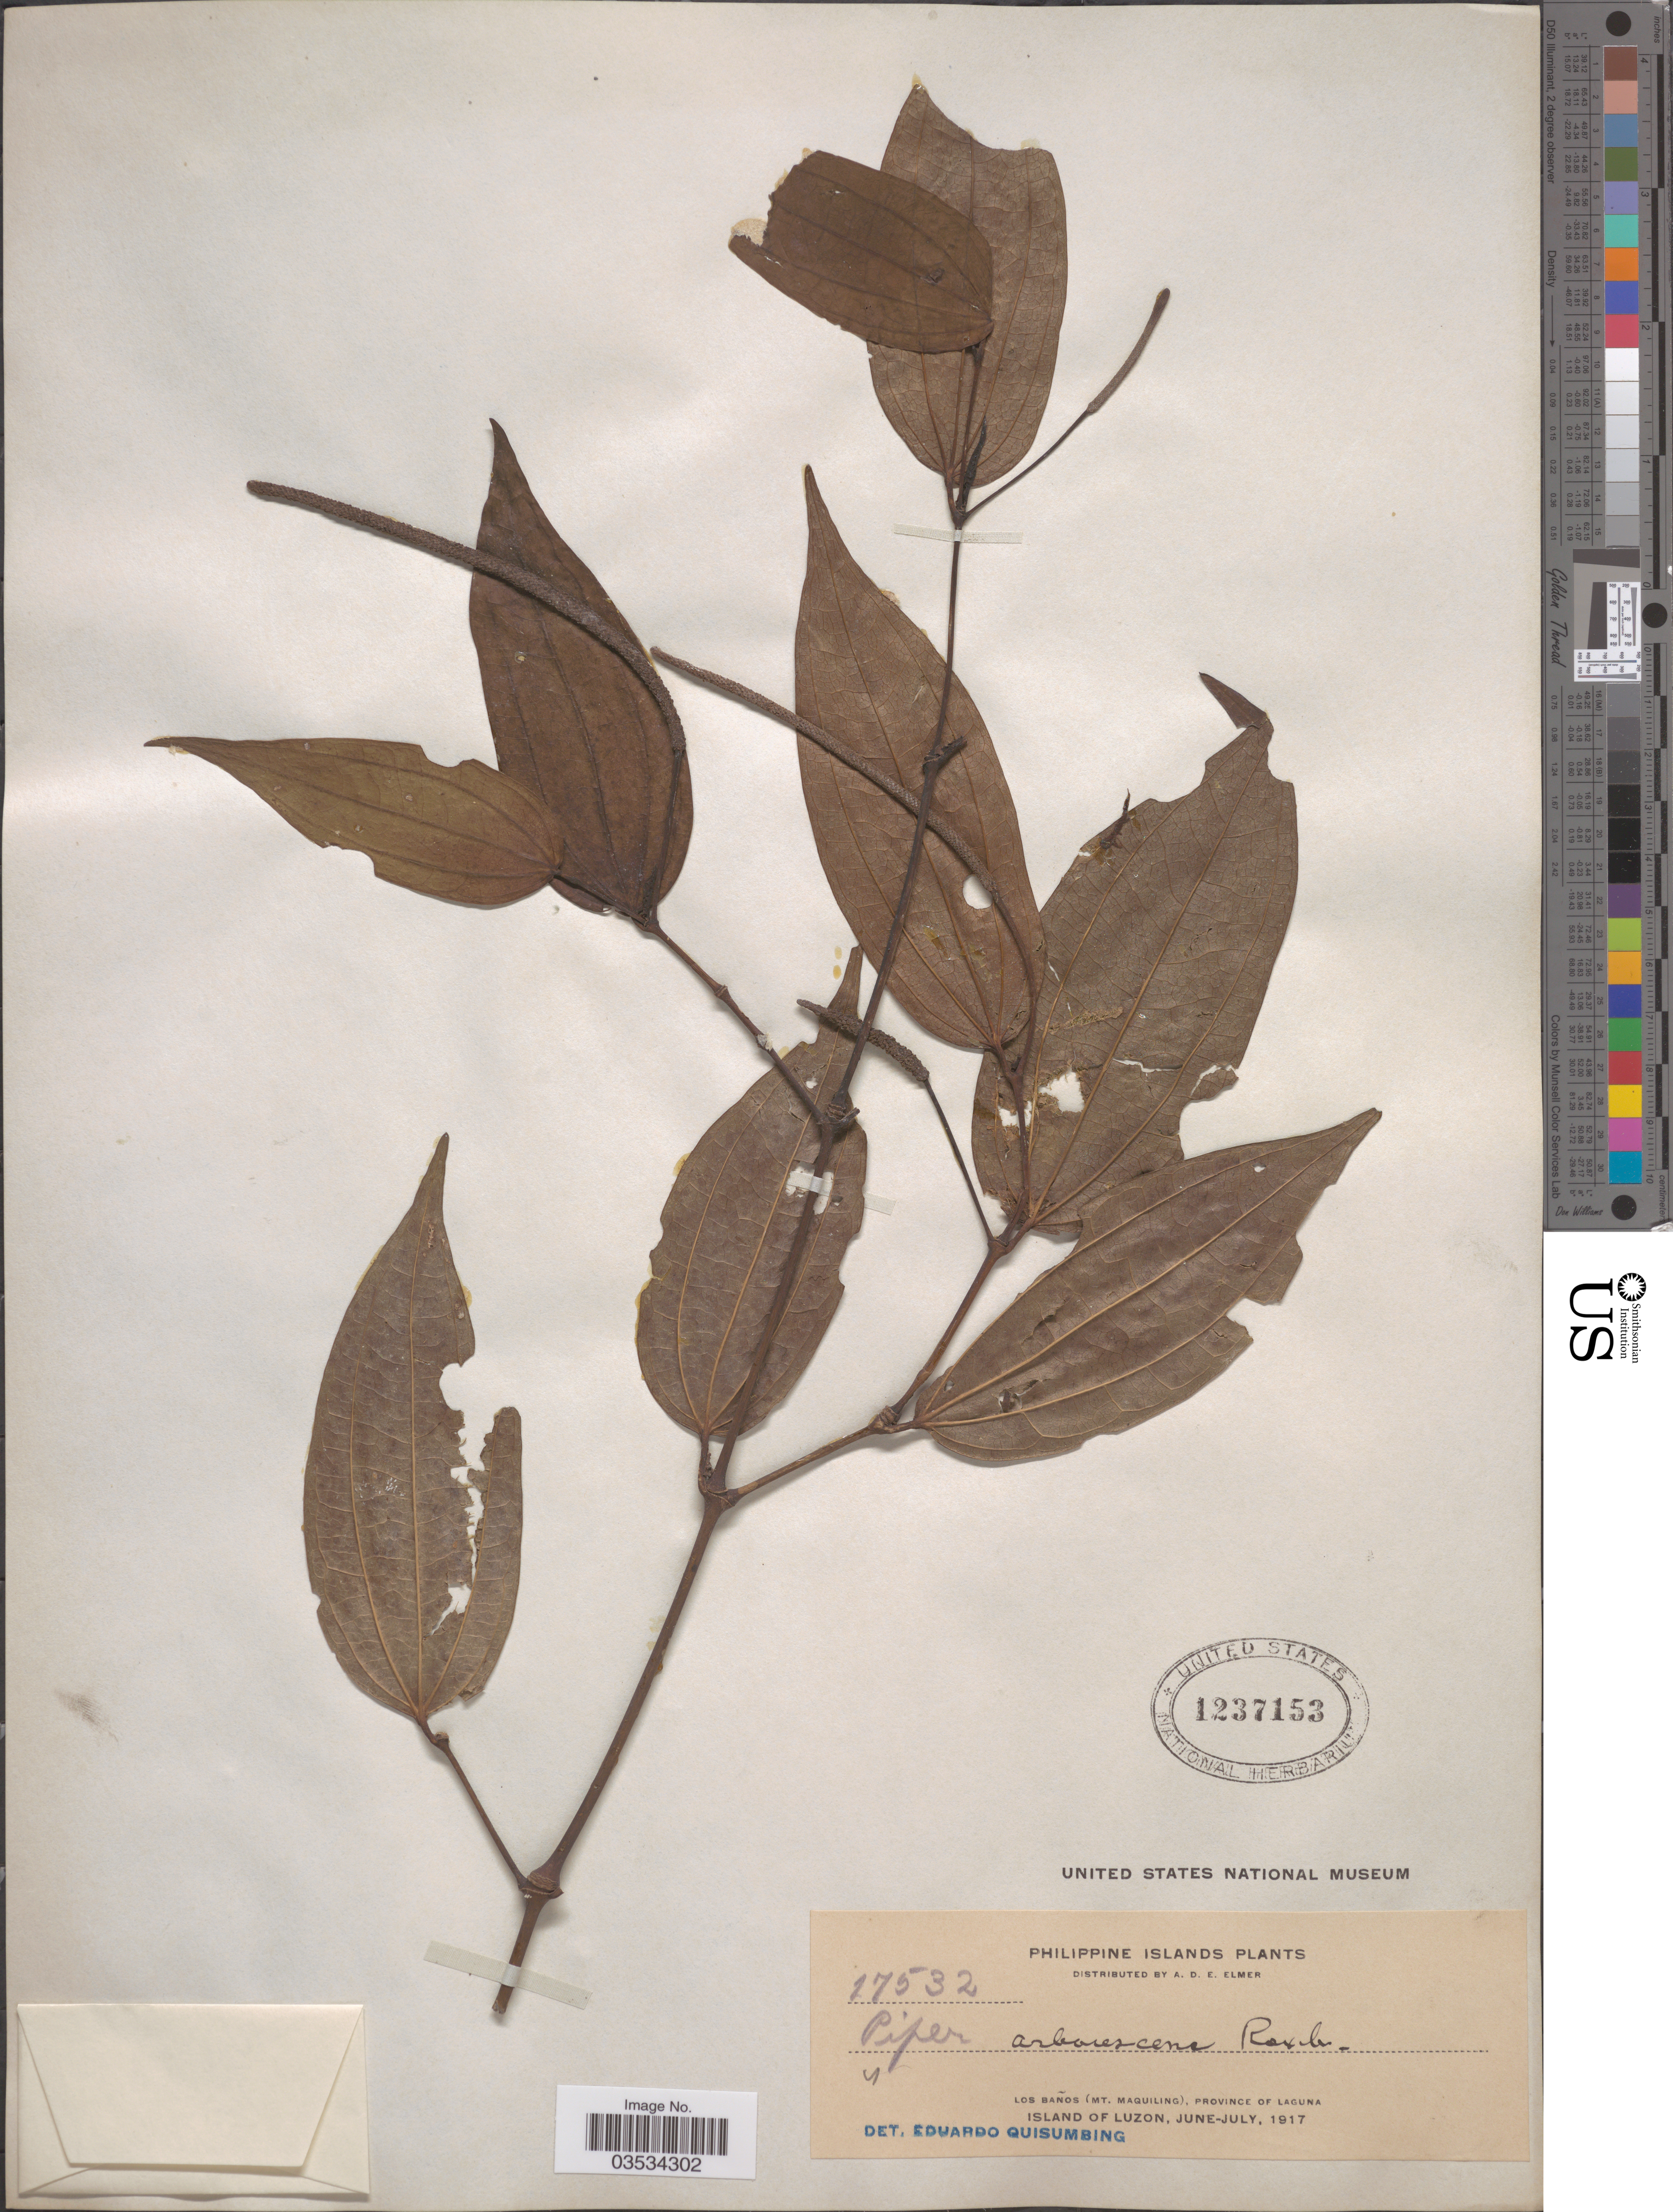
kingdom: Plantae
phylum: Tracheophyta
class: Magnoliopsida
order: Piperales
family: Piperaceae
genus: Piper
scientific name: Piper arborescens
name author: Roxb.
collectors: A. D. E. Elmer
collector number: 17532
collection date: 1917-06/1917-07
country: Philippines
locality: Philippine Islands. Los Baños (Mt. Maquiling), Province of Laguna. Island of Luzon.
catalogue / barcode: US 1237153